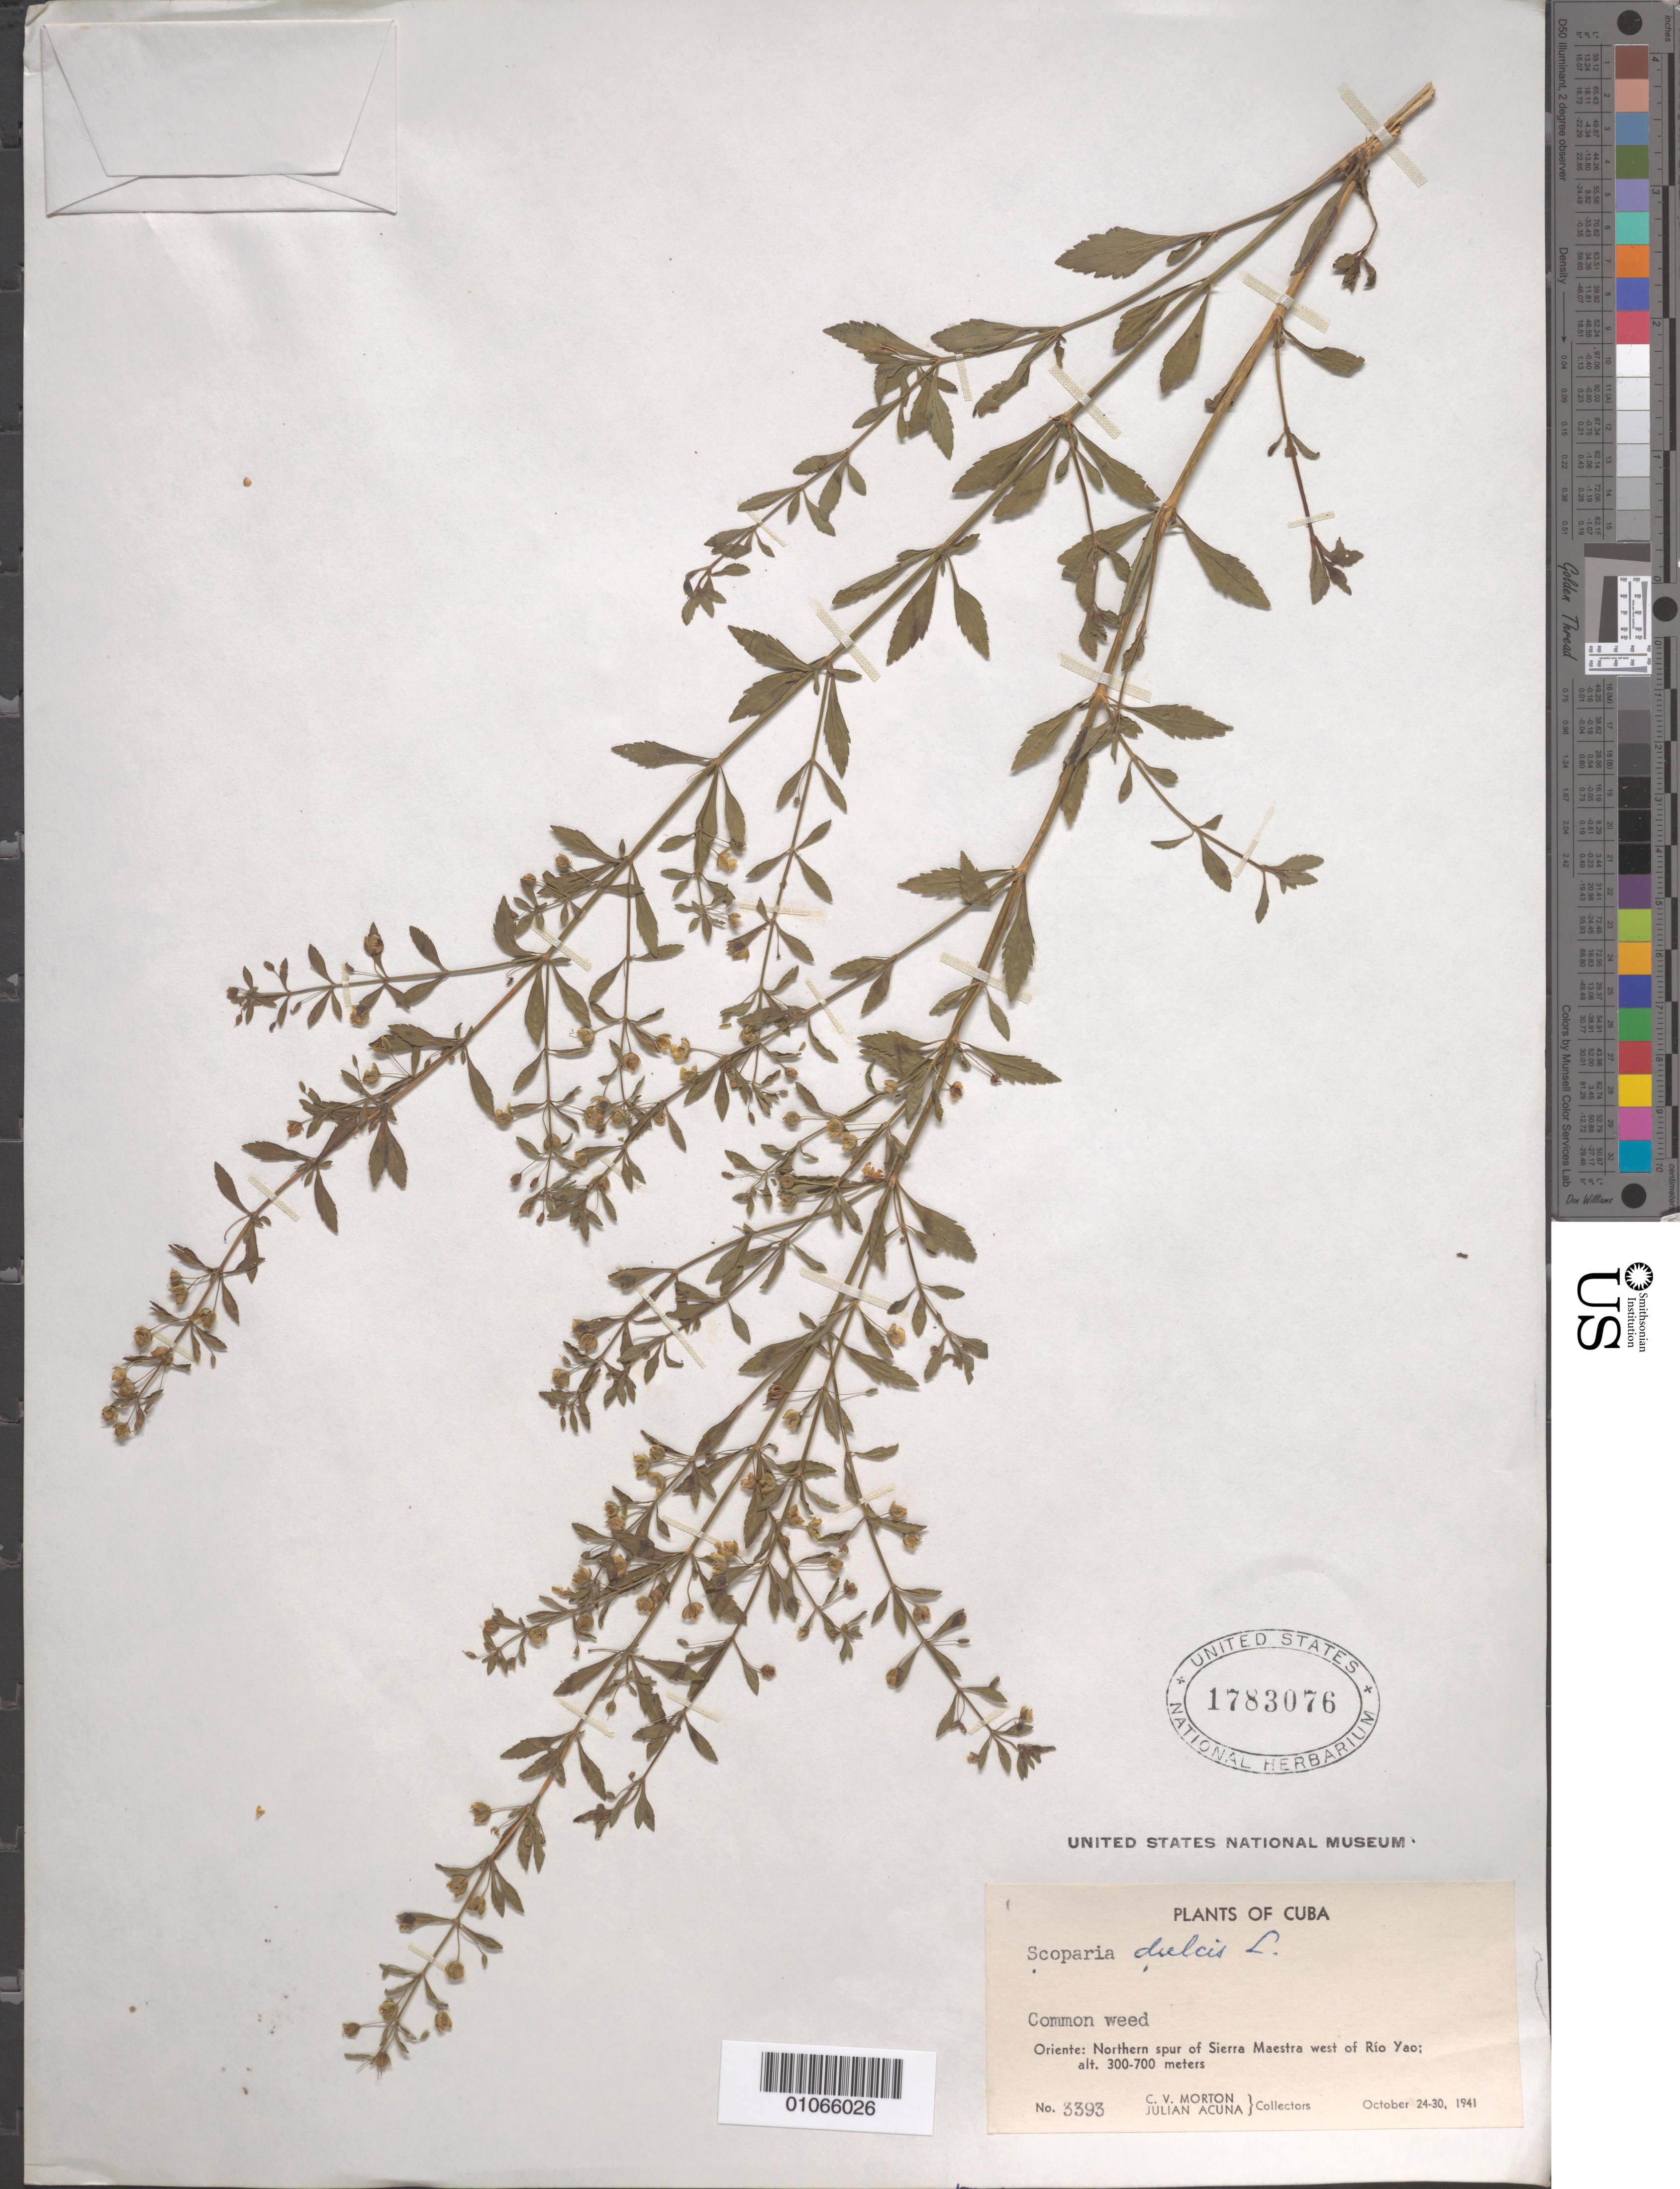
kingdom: Plantae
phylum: Tracheophyta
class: Magnoliopsida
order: Lamiales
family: Plantaginaceae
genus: Scoparia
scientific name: Scoparia dulcis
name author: L.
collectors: C. V. Morton & J. Acuña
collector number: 3393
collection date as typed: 24 Oct 1941 to 30 Oct 1941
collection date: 1941-10-24/1941-10-30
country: Cuba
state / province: Oriente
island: Cuba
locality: Northern spur of Sierra Maestra west of Rio Yao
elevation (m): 300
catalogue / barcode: US 1783076